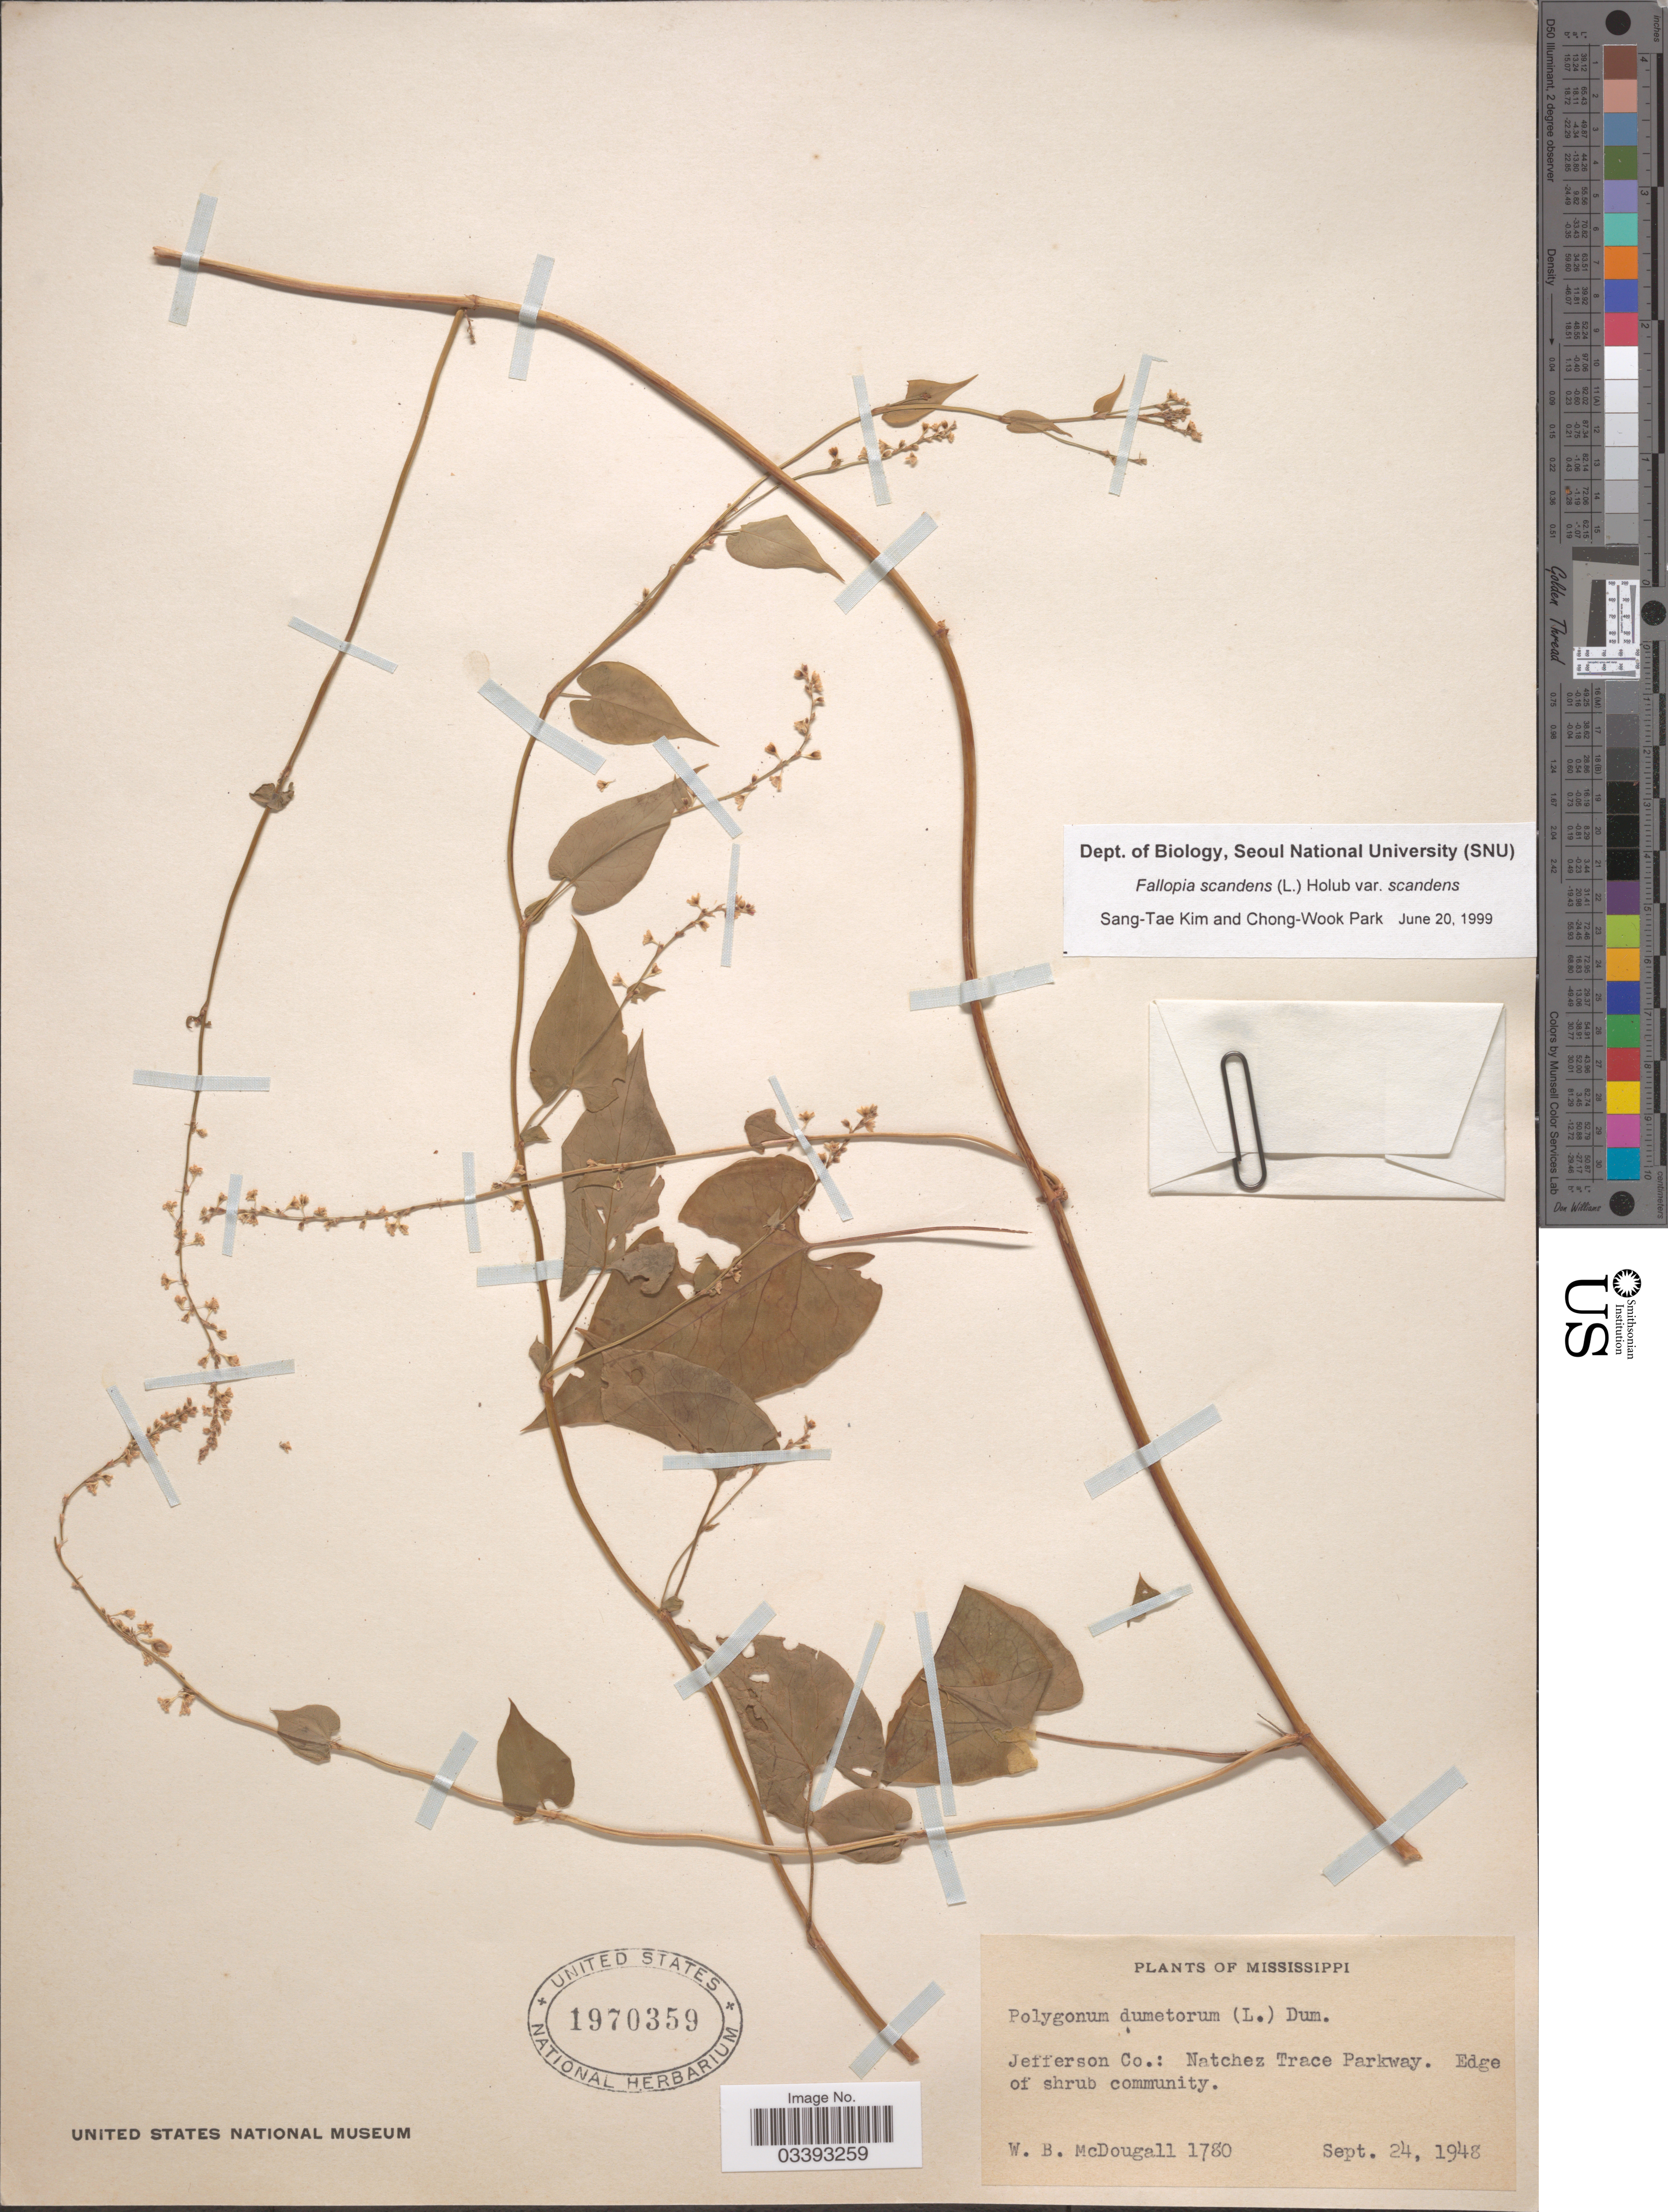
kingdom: Plantae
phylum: Tracheophyta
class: Magnoliopsida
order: Caryophyllales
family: Polygonaceae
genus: Fallopia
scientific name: Fallopia scandens var. scandens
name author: (L.) Holub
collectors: W. B. McDougall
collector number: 1780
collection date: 1948-09-24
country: United States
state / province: Mississippi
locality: Jefferson Co.: Natchez Trace Parkway.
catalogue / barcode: US 1970359